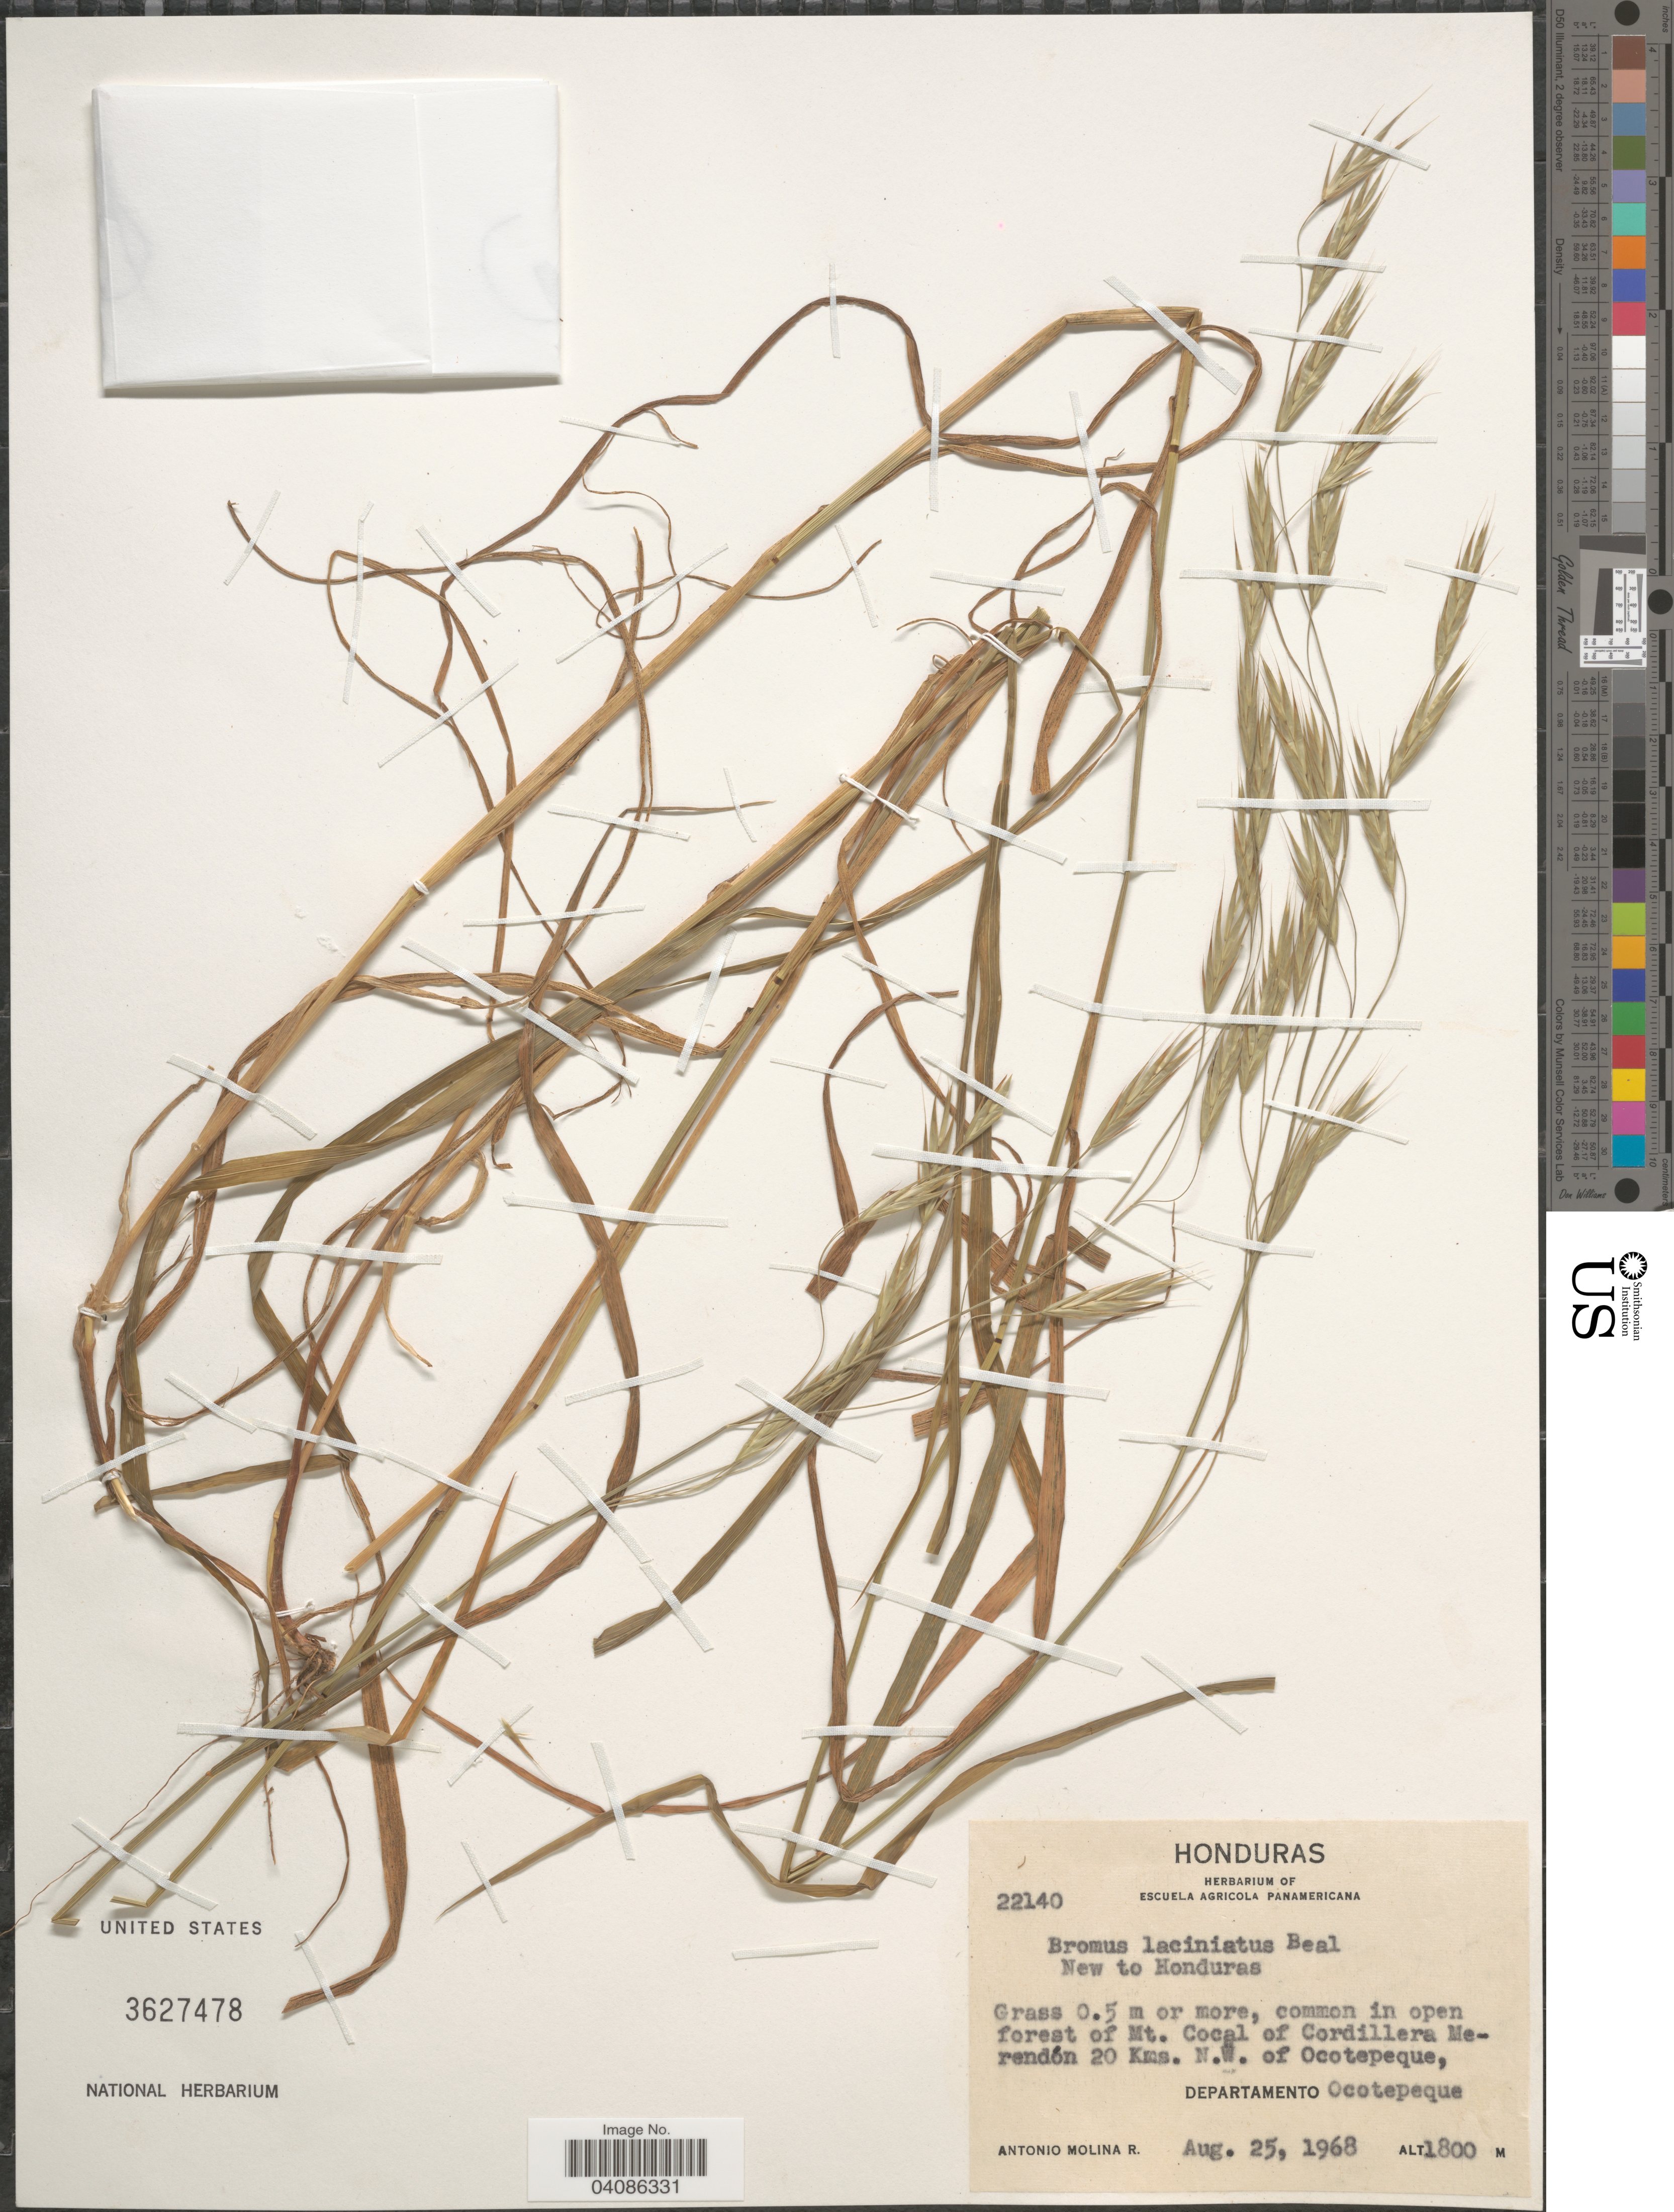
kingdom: Plantae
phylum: Tracheophyta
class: Liliopsida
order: Poales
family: Poaceae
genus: Bromus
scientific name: Bromus carinatus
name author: Hook. & Arn.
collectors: A. Molina R.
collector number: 22140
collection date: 1968-08-25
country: Honduras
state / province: Ocotepeque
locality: Common in open forest of Mt. Cocal of Cordillera Merendón 20 Kms. N.W. of Ocotepeque, Departamento Ocotepeque.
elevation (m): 1800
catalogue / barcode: US 3627478